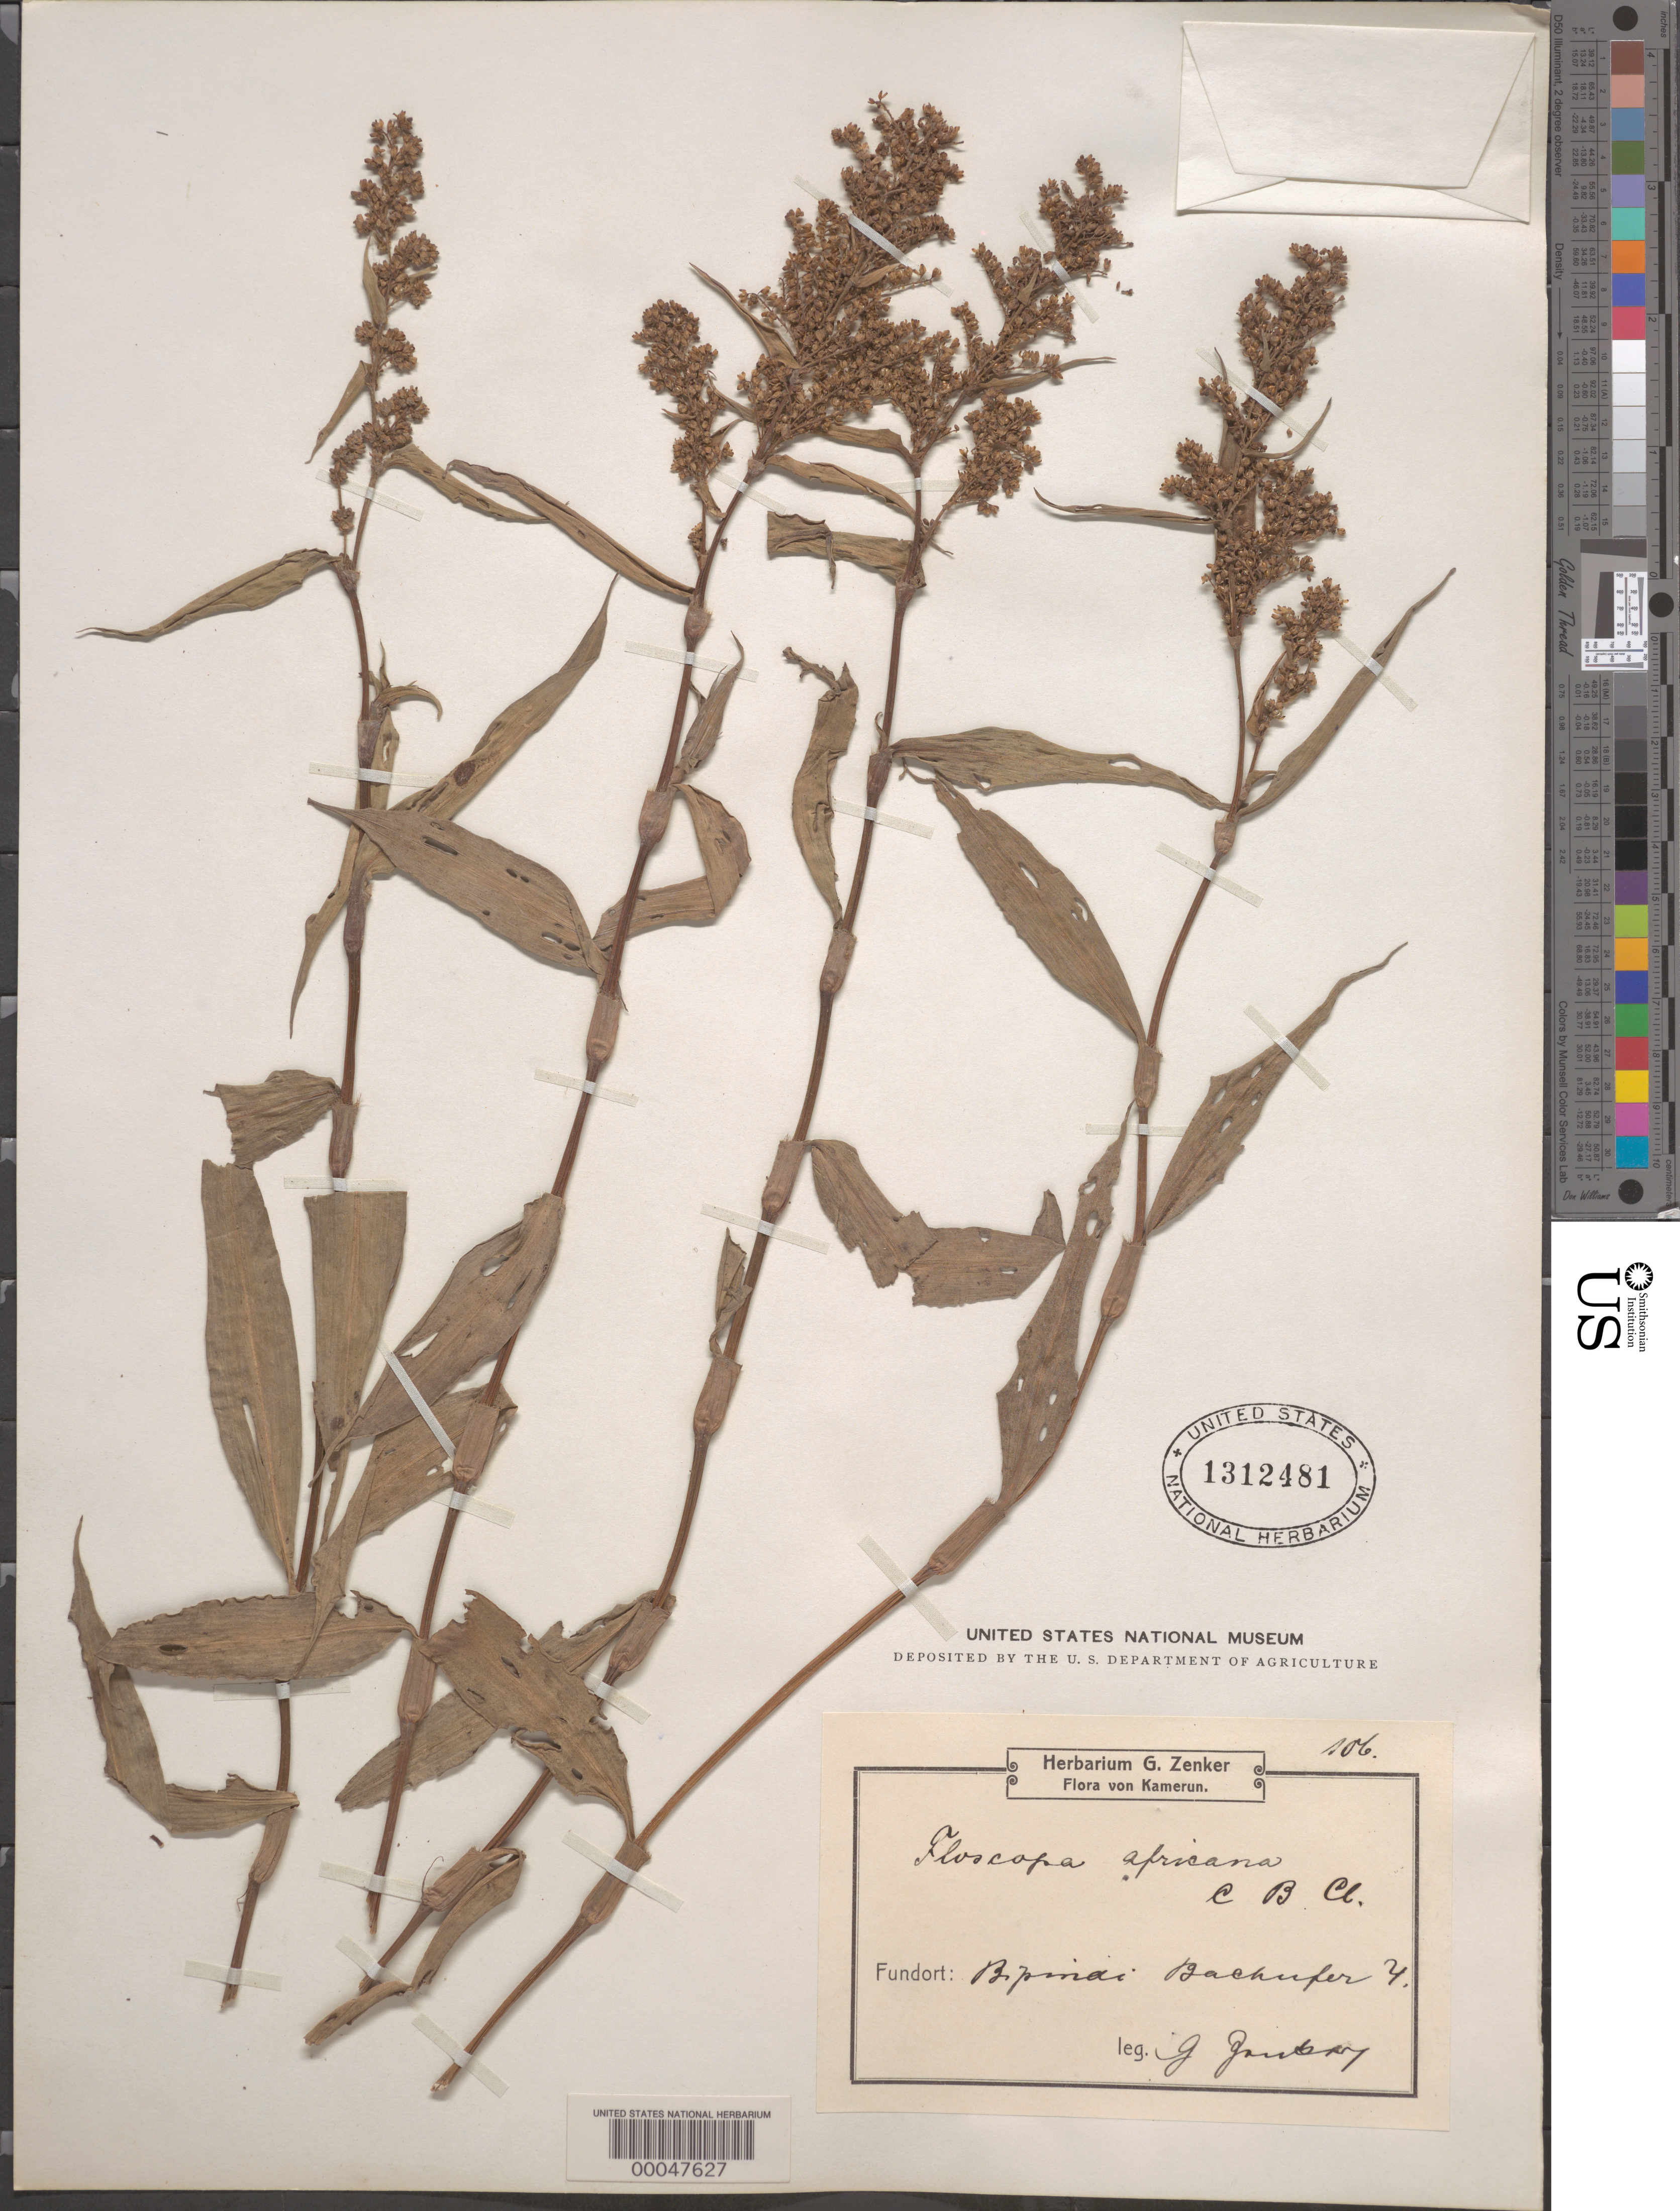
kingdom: Plantae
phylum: Tracheophyta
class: Liliopsida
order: Commelinales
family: Commelinaceae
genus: Floscopa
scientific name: Floscopa africana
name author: (P. Beauv.) C.B. Clarke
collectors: G. A. Zenker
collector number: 106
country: Cameroon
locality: Bipirai bachufer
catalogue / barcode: US 1312481